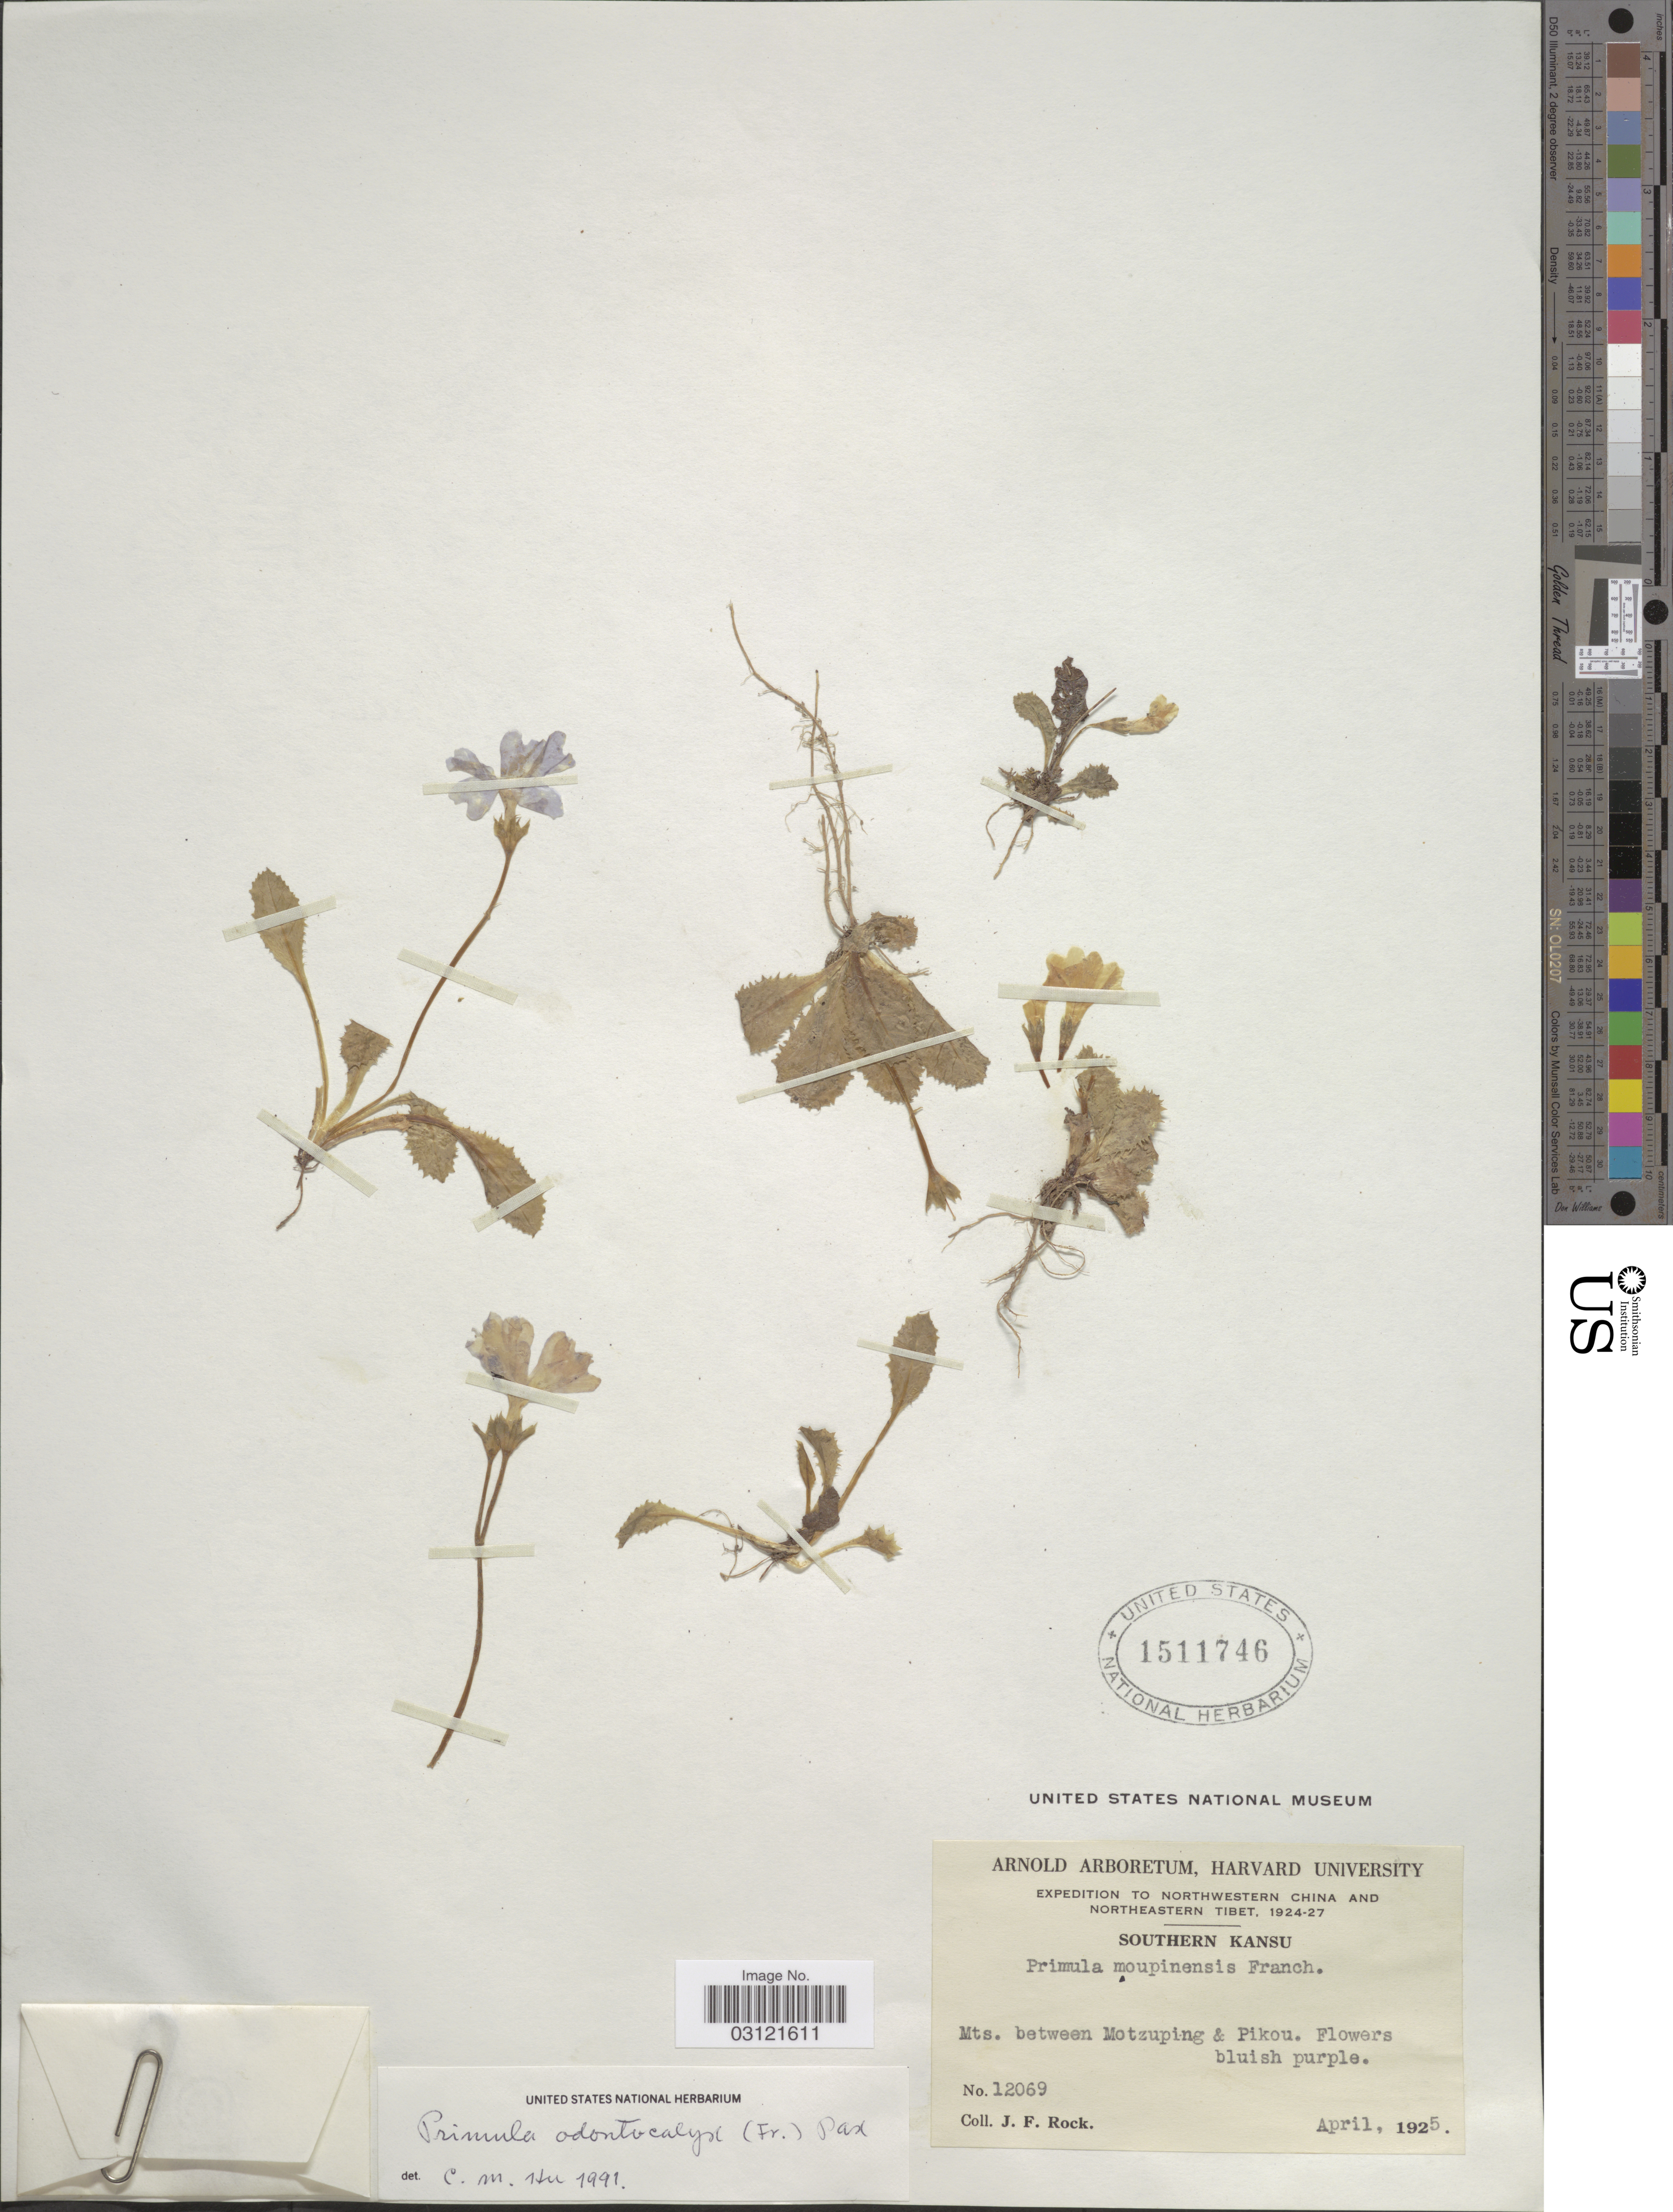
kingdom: Plantae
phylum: Tracheophyta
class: Magnoliopsida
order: Ericales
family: Primulaceae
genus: Primula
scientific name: Primula moupinensis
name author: Franch.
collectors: J. Rock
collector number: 12069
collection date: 1925-04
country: China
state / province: Gansu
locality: Northwestern China, Southern Kansu, Mts. between Motzuping & Pikou.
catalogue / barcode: US 1511746